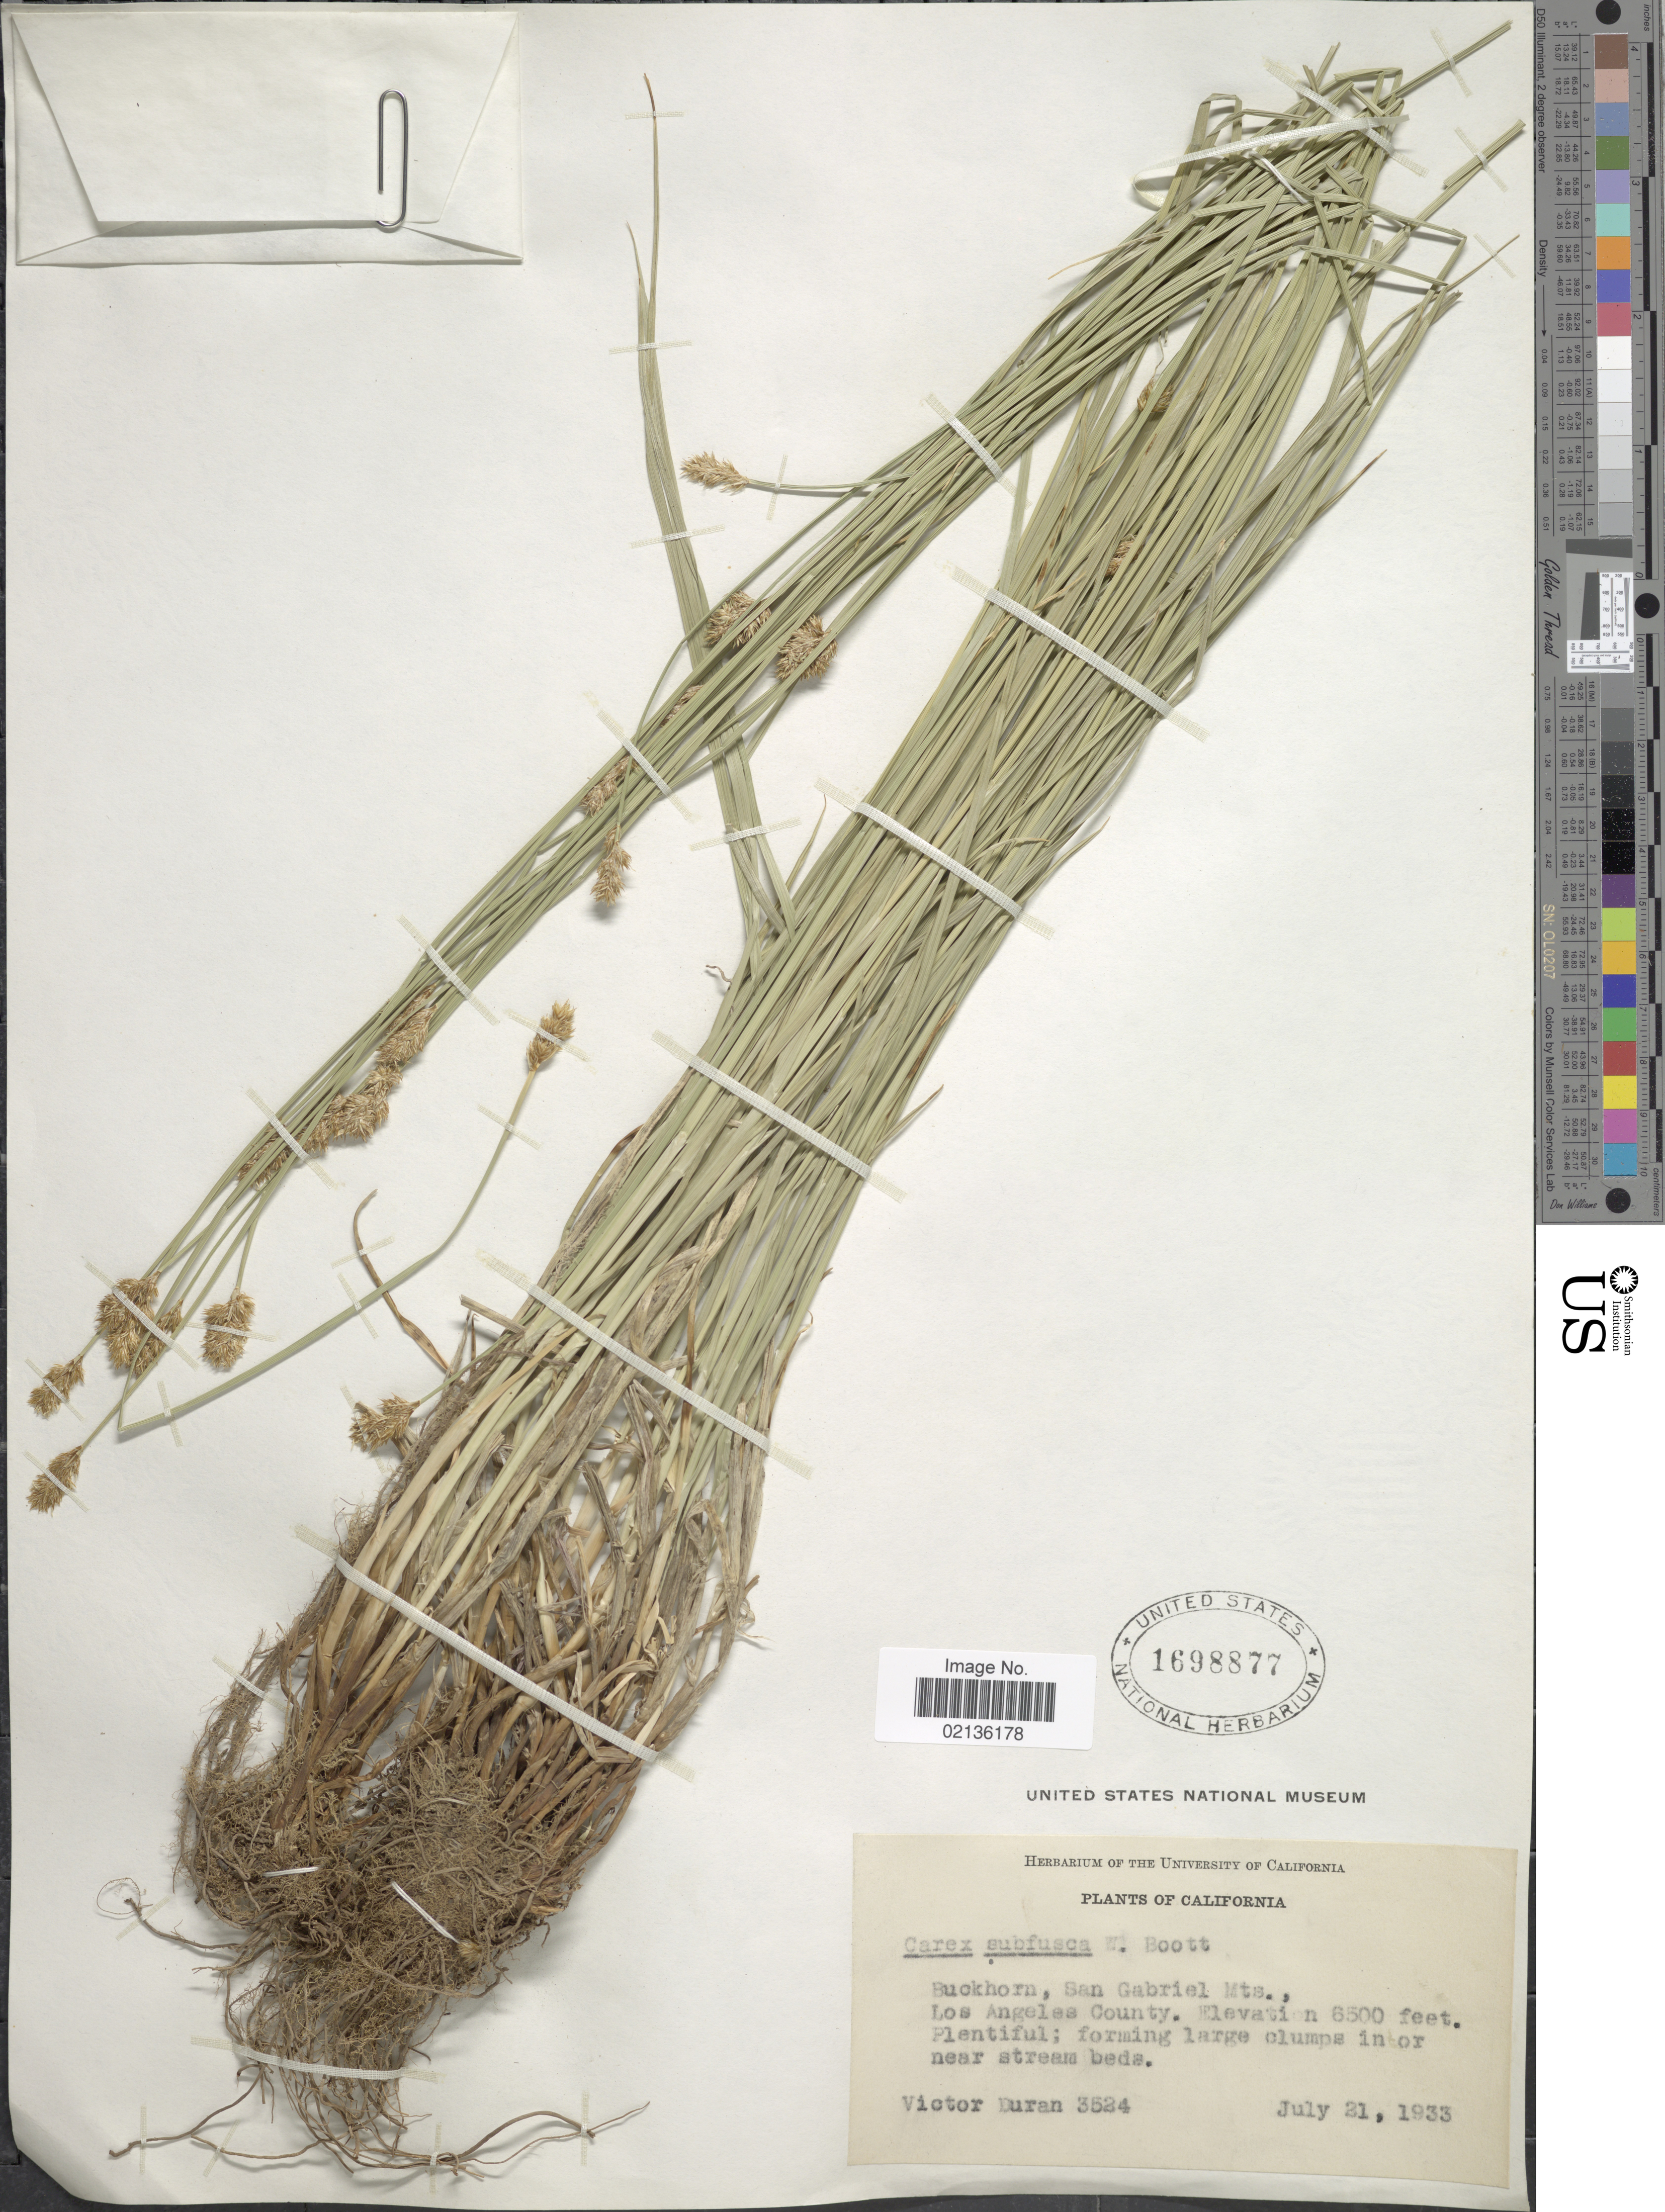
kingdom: Plantae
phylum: Tracheophyta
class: Liliopsida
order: Poales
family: Cyperaceae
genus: Carex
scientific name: Carex subfusca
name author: W. Boott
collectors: V. Duran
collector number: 3524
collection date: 1933-07-21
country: United States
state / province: California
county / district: Los Angeles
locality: Buckhorn, San Gabriel Mts. Los Angeles County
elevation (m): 1981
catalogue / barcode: US 1698877